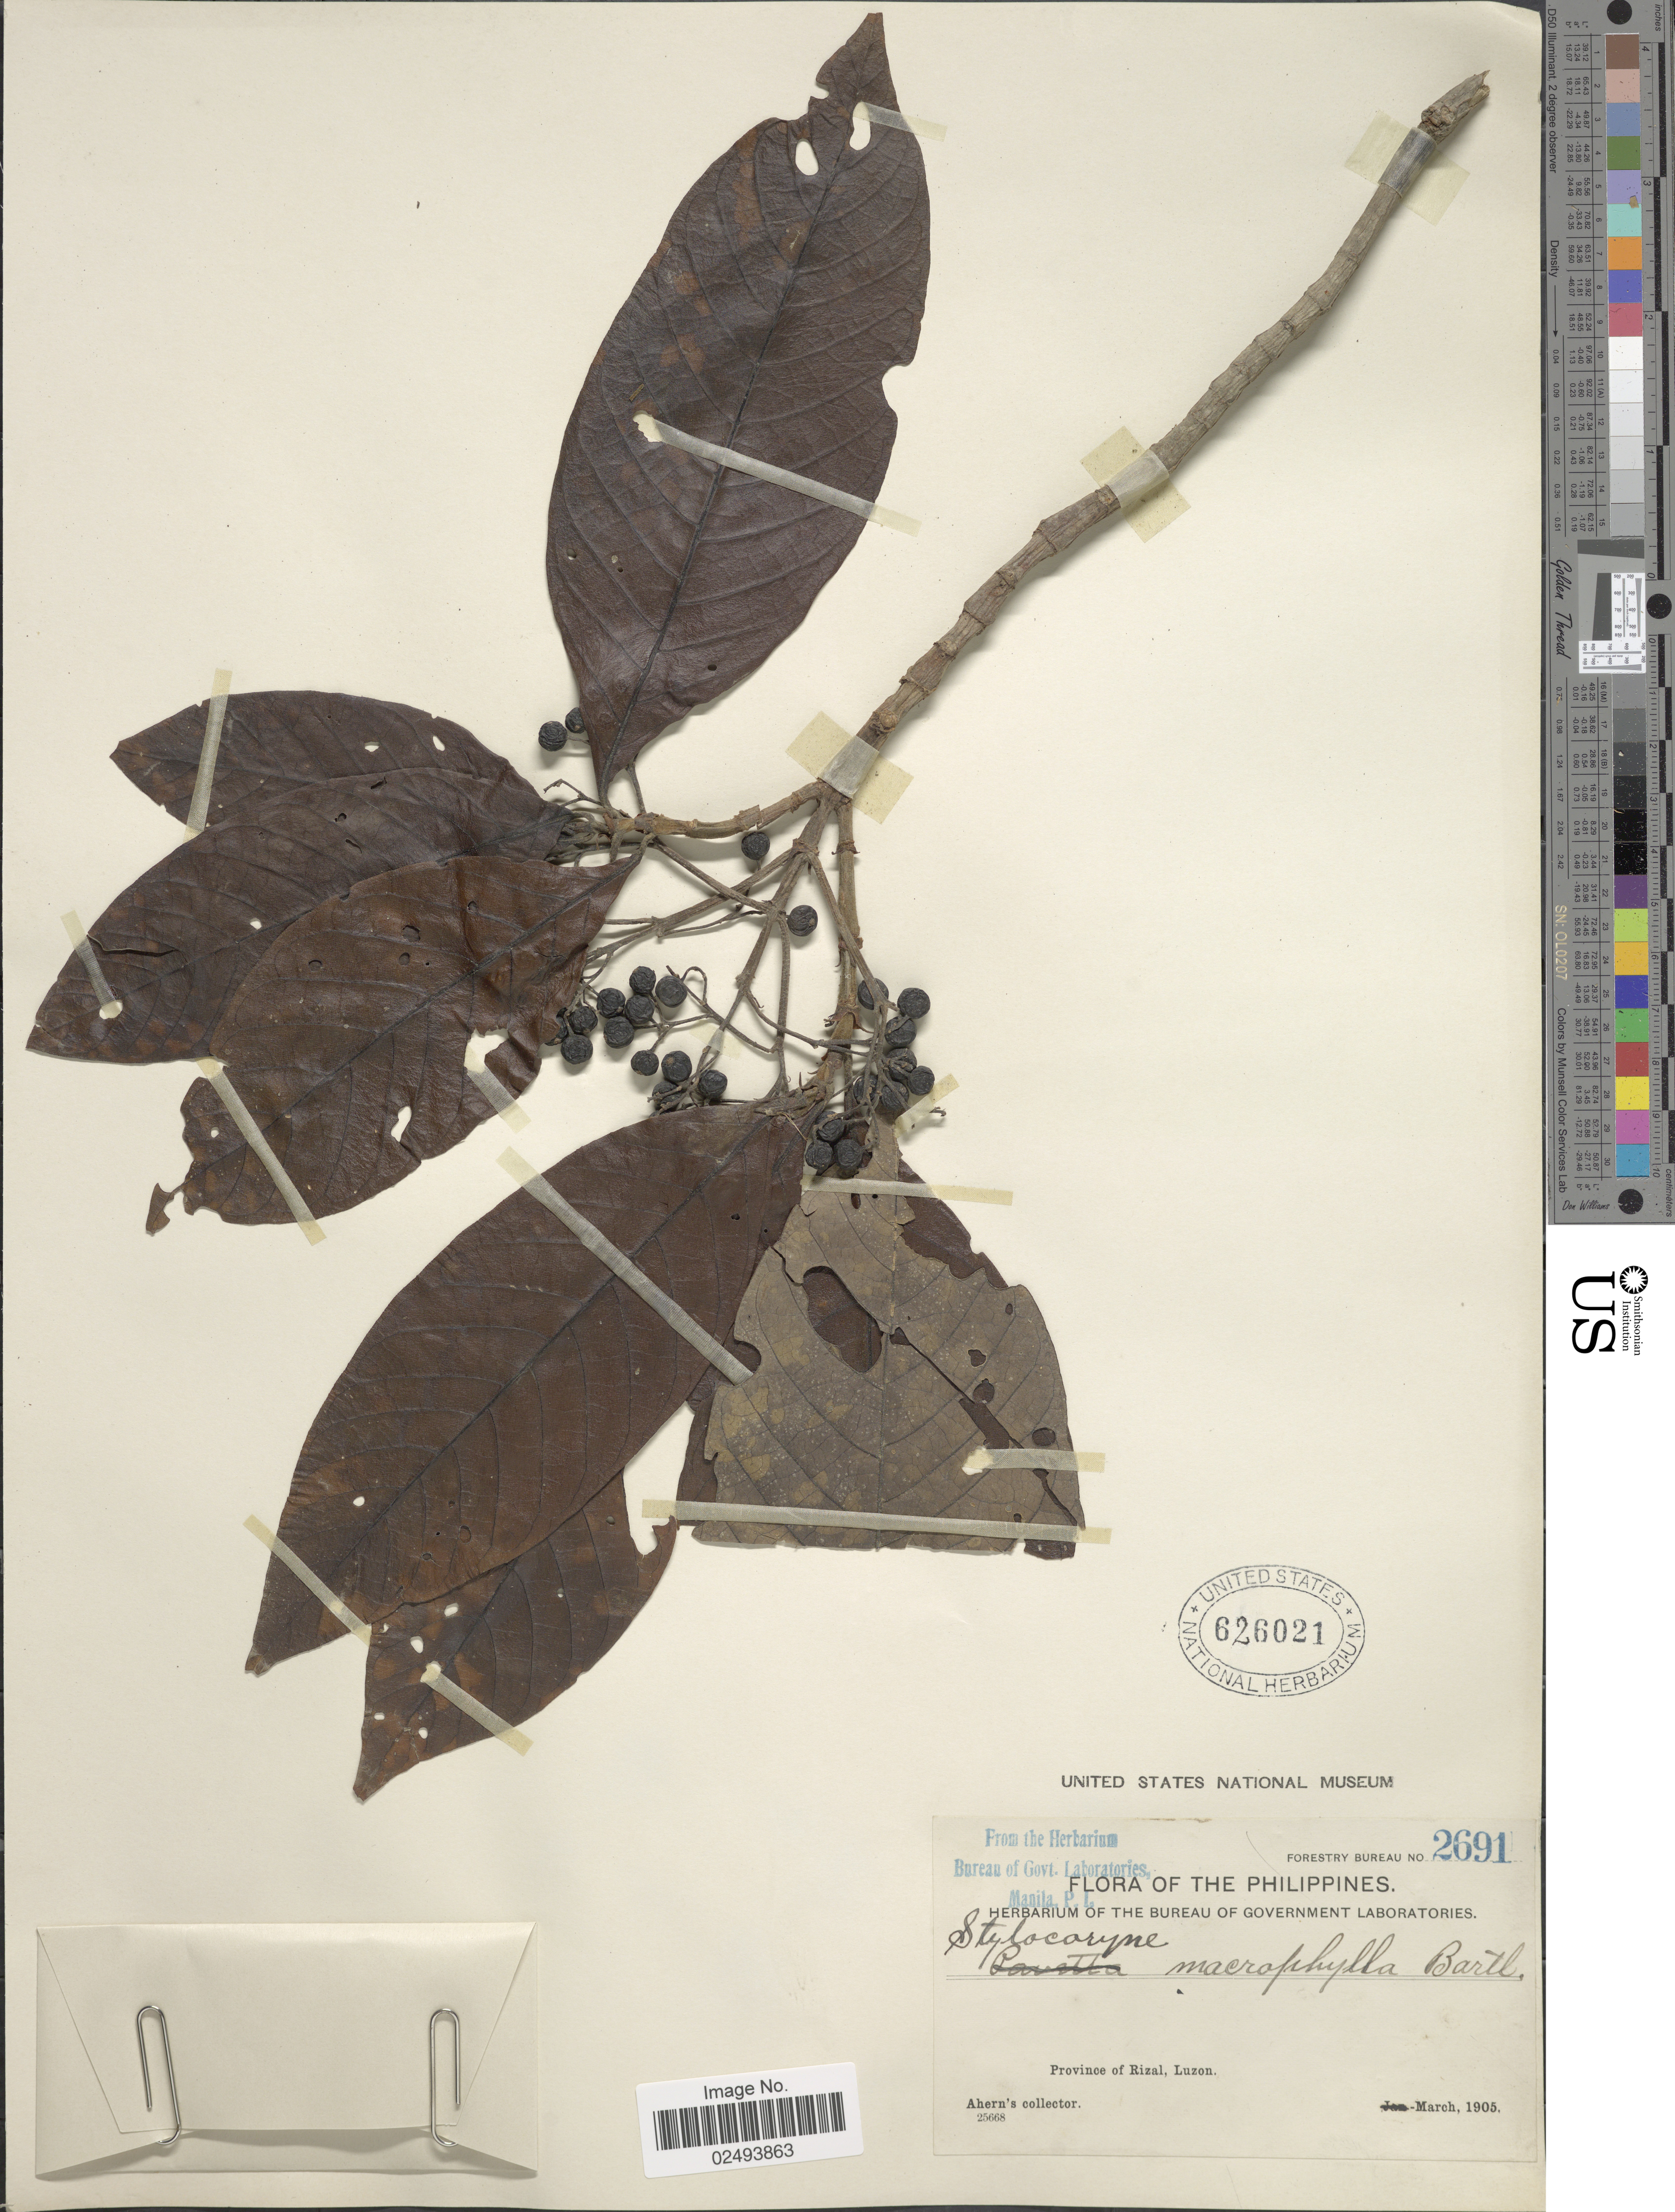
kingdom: Plantae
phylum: Tracheophyta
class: Magnoliopsida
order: Gentianales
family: Rubiaceae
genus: Tarenna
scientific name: Tarenna cumingiana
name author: (Vidal) Elmer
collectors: Ahern's collector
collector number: Forety Bureau 2691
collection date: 1905-03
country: Philippines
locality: Province of Rizal, Luzon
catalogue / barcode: US 626021